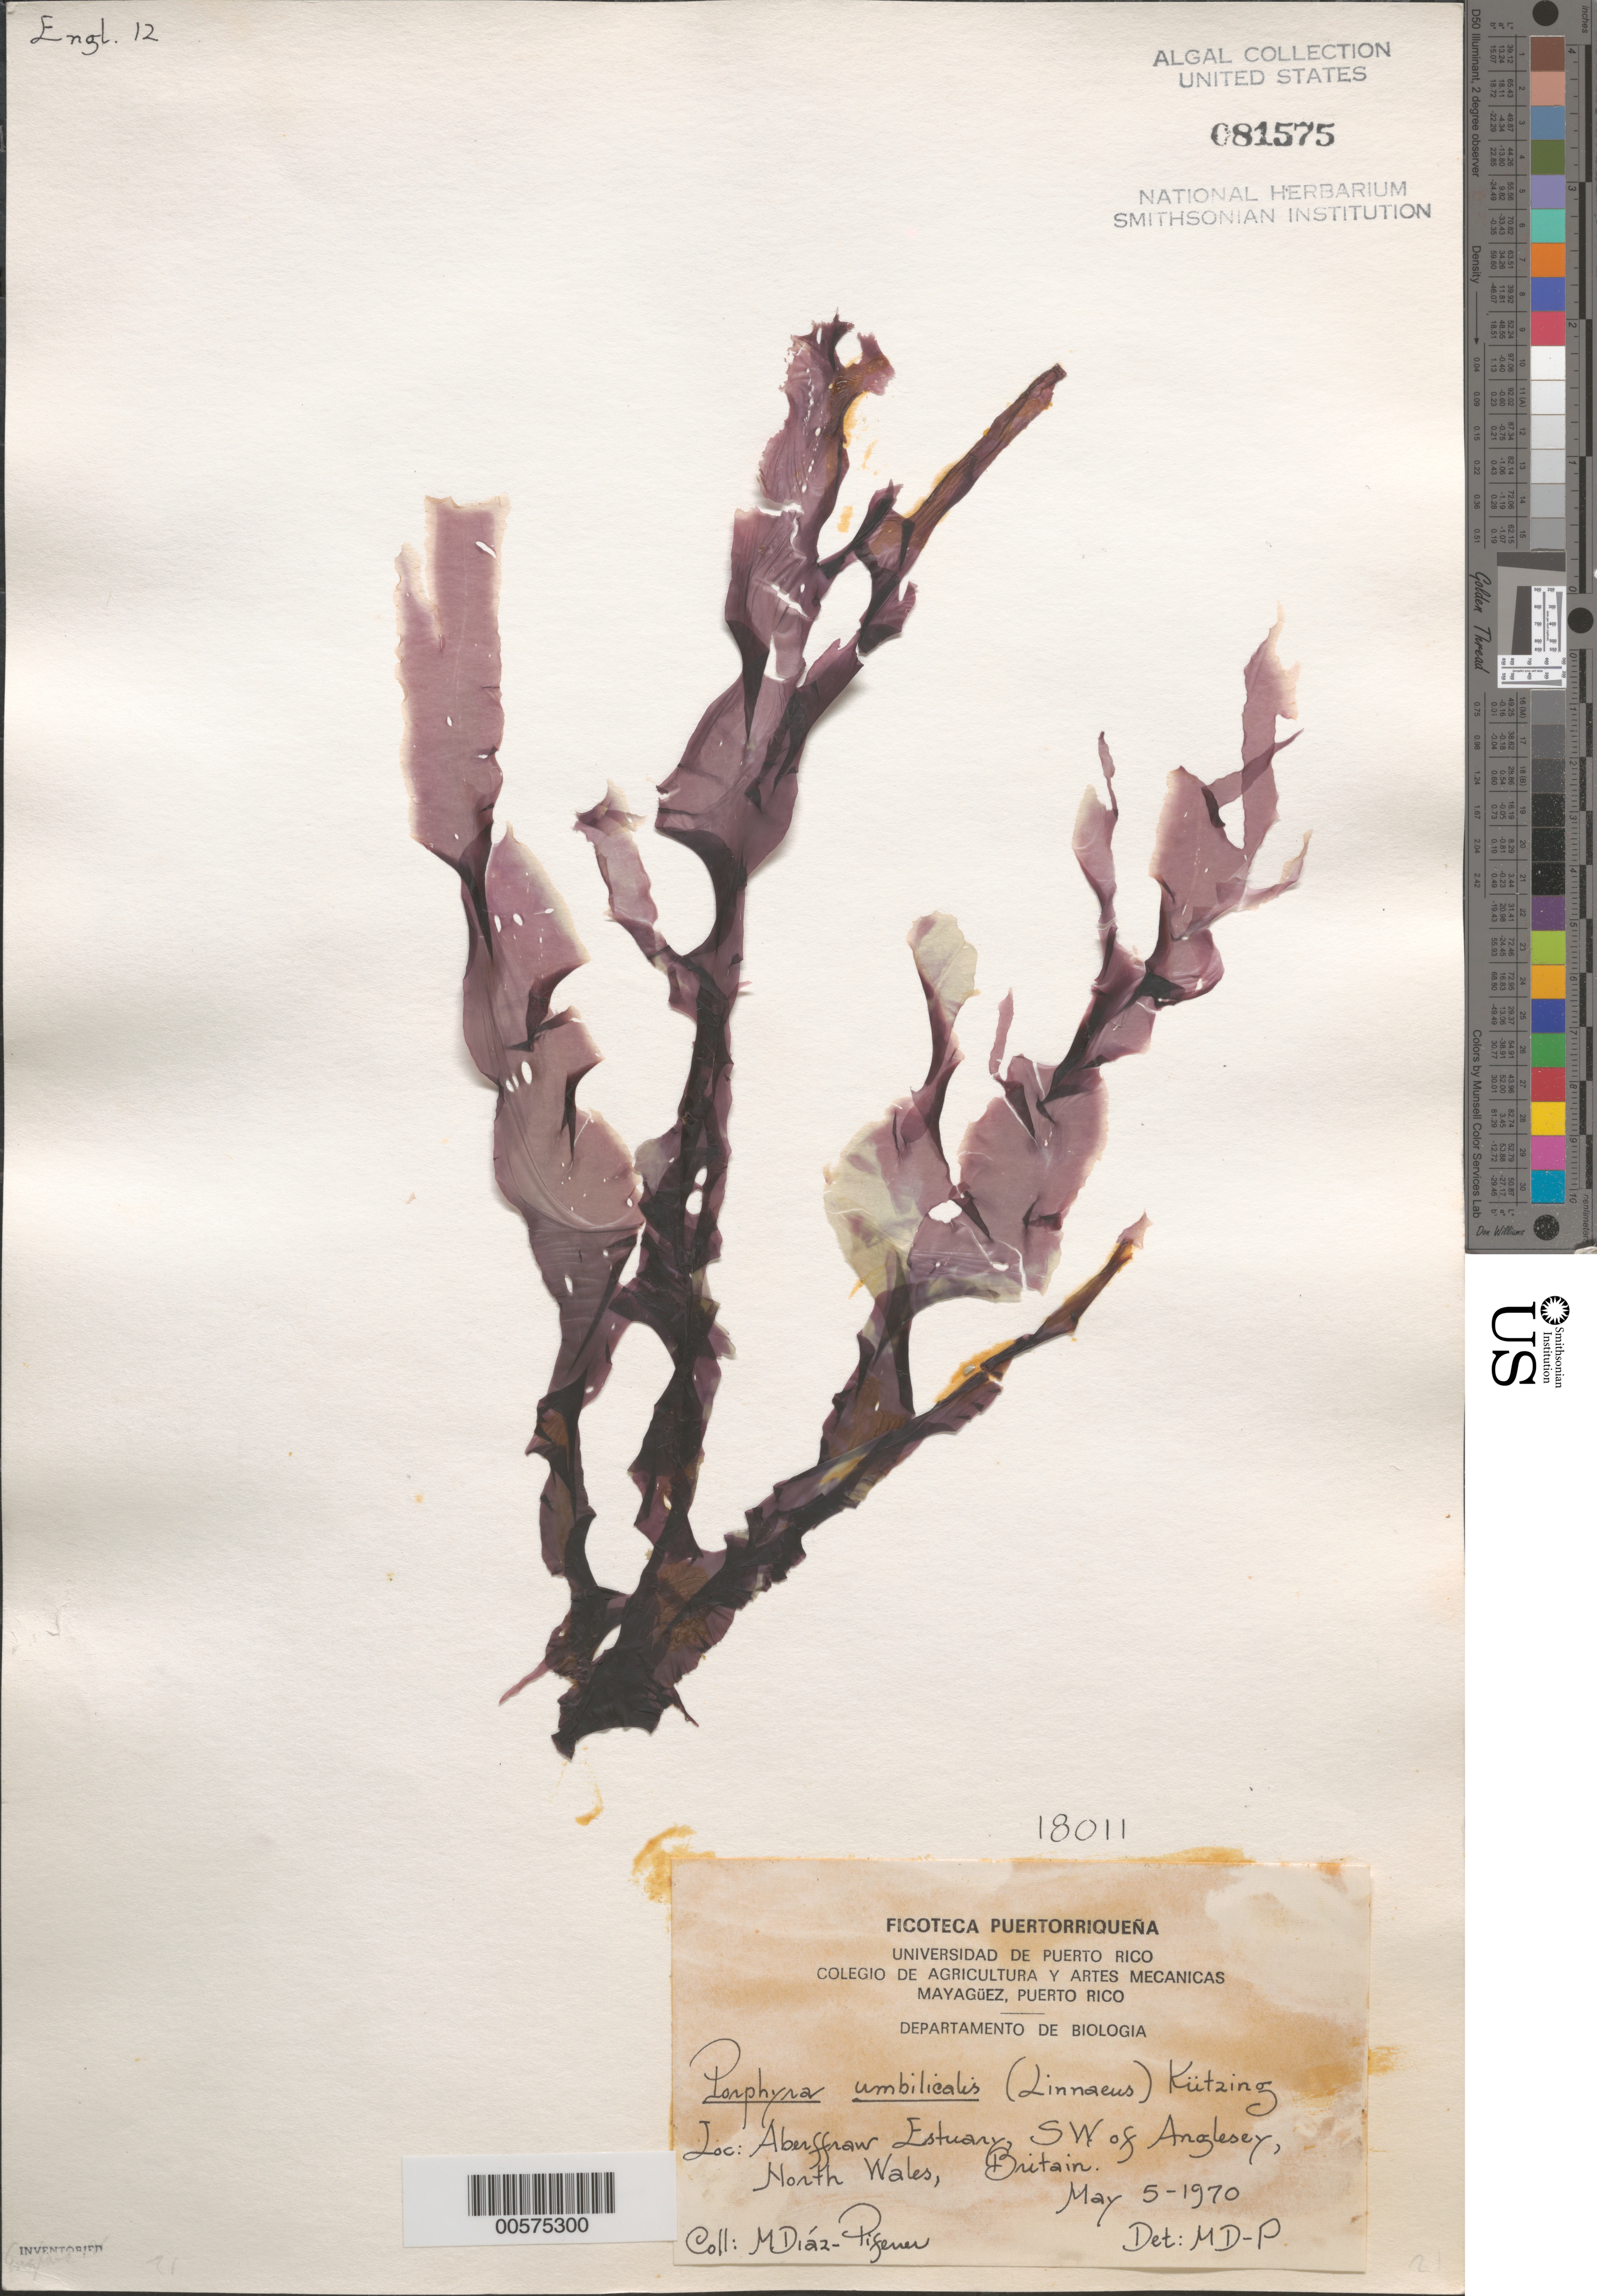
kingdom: Plantae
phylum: Rhodophyta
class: Bangiophyceae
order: Bangiales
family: Bangiaceae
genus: Porphyra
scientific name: Porphyra umbilicalis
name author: Kütz.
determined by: Diaz-Piferrer, M.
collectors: M. Diaz-Piferrer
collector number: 18011 & ENGL. 12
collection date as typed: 05 May 1970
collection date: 1970-05-05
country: United Kingdom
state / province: Wales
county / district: Gwynedd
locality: Aberffraw Estuary, southwest of Anglesey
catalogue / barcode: US 81575